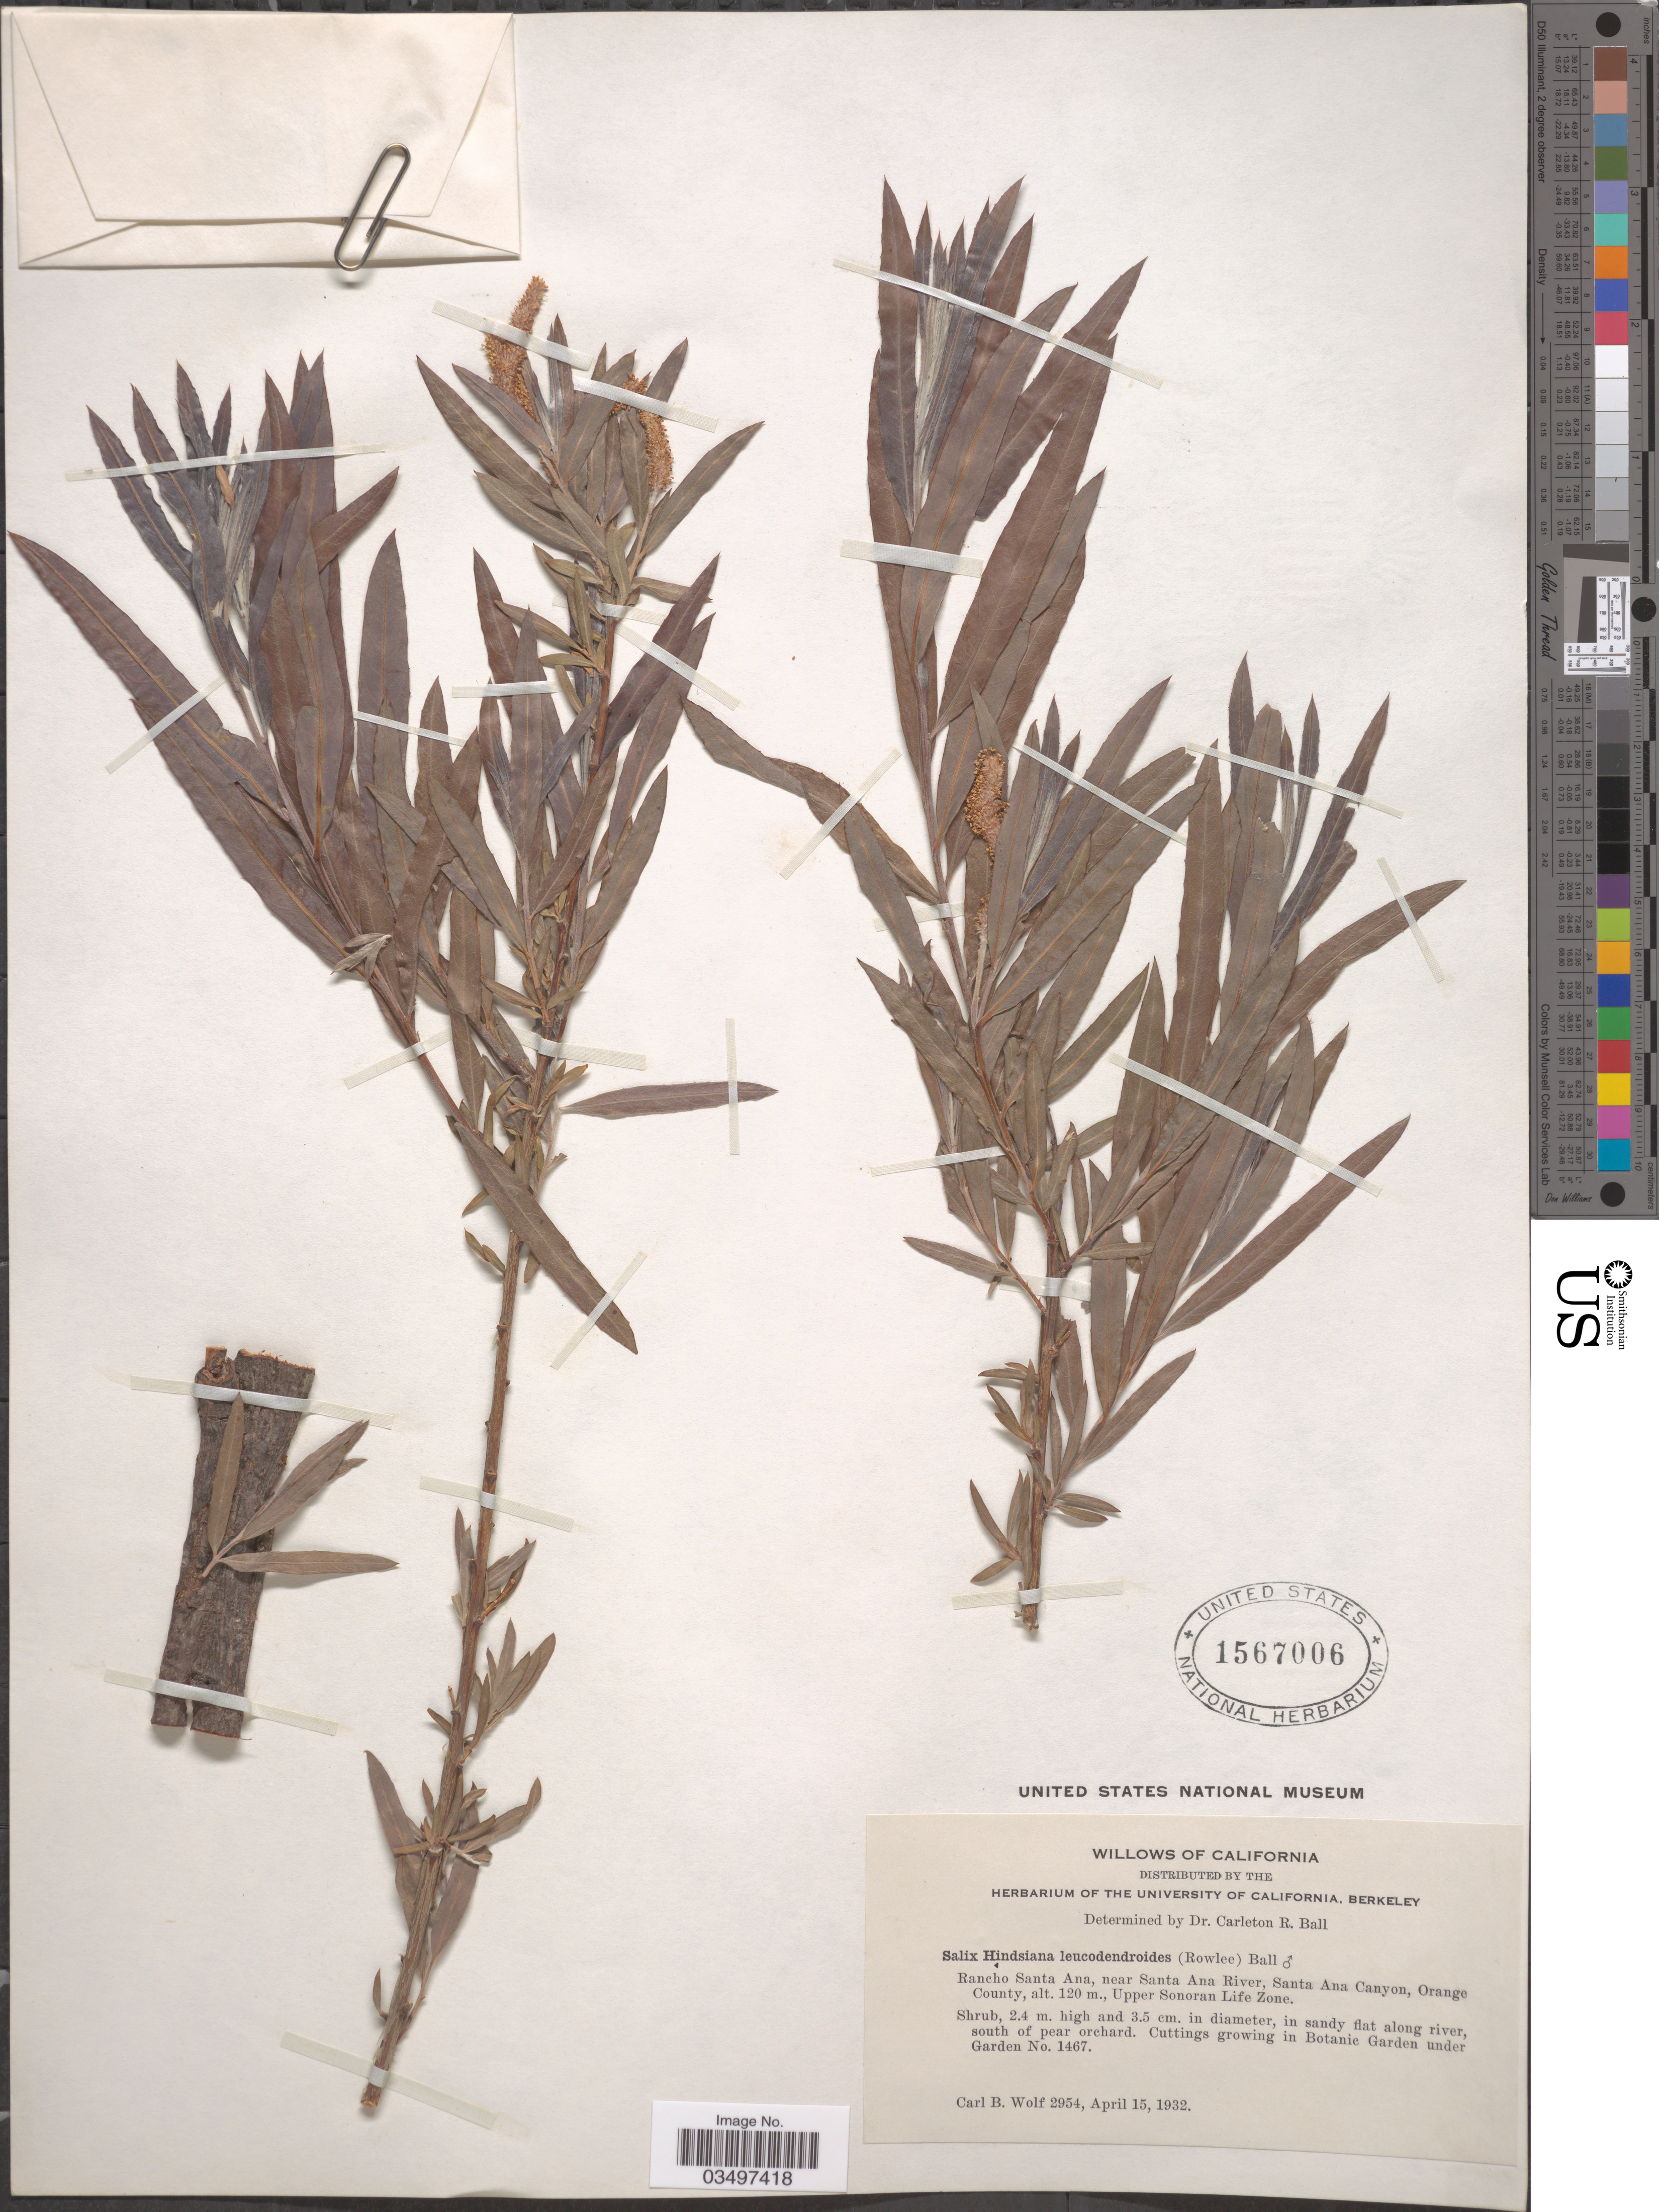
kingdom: Plantae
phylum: Tracheophyta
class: Magnoliopsida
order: Malpighiales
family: Salicaceae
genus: Salix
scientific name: Salix hindsiana var. leucodendroides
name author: (Rowlee) C.R. Ball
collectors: C. B. Wolf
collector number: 2954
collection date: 1932-04-15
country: United States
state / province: California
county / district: Orange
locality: Rancho Santa Ana, near Santa Ana River, Santa Ana Canyon, Orange County, Upper Sonoran Life Zone.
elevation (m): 120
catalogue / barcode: US 1567006